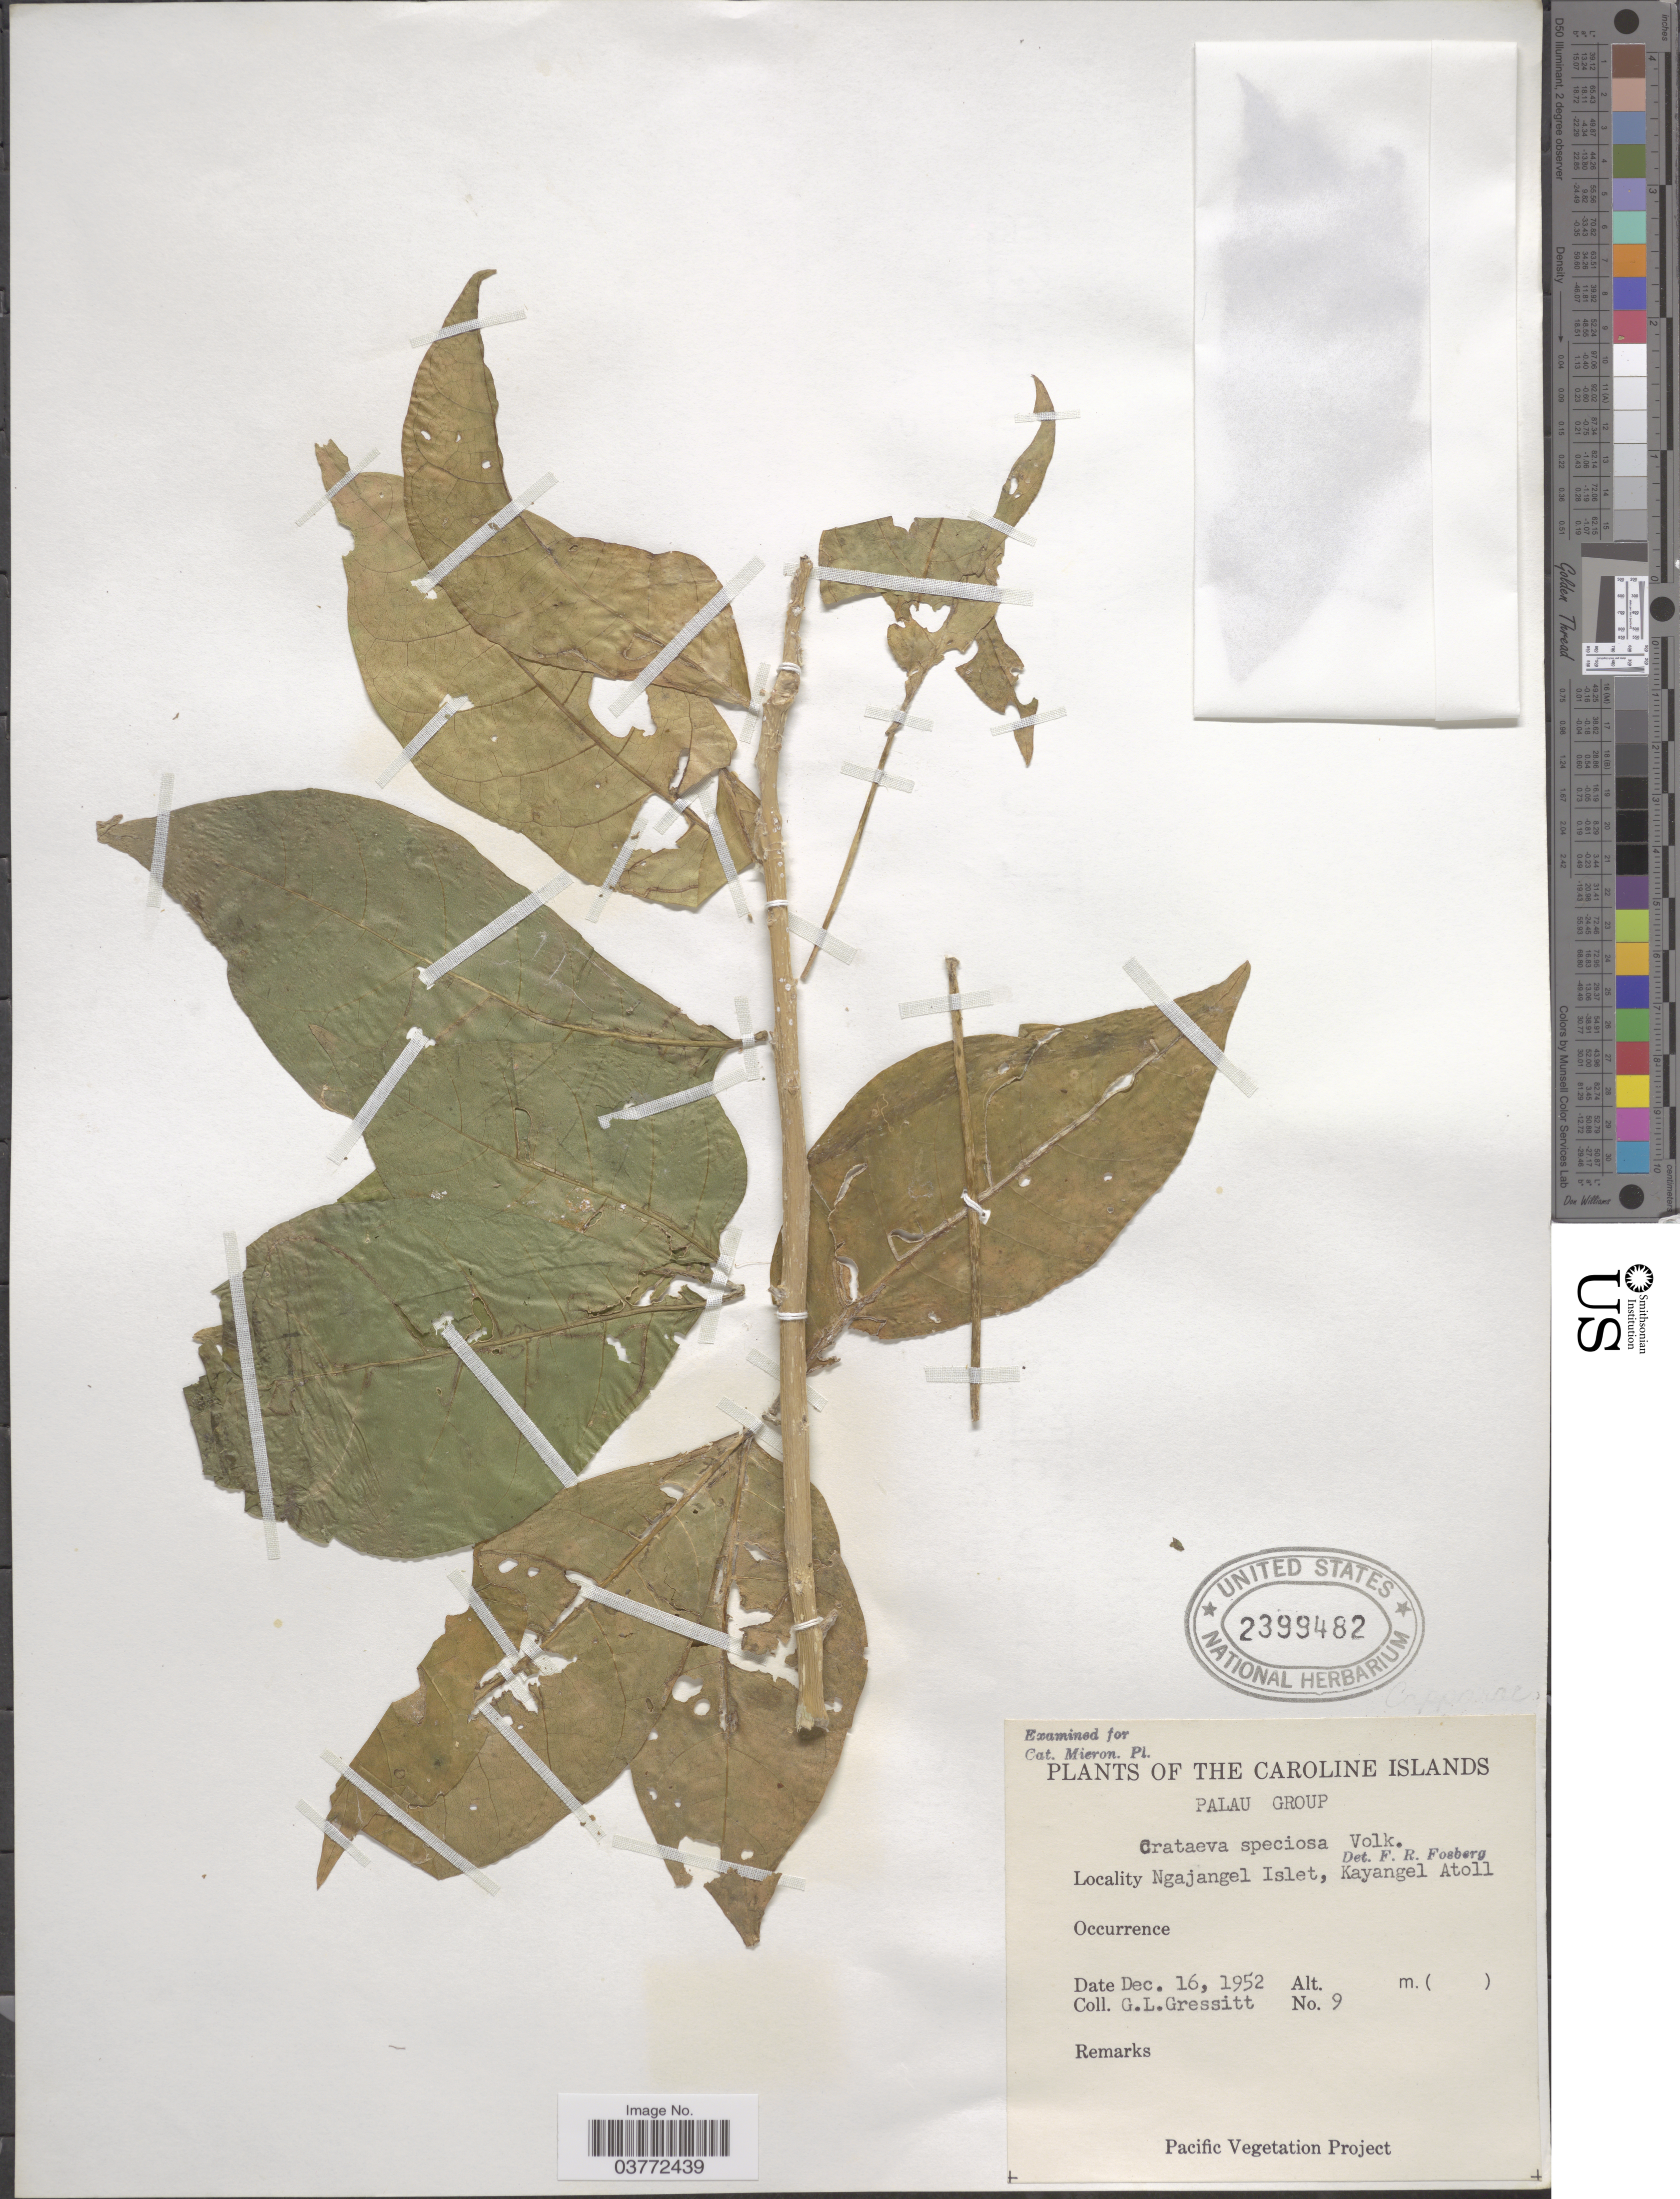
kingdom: Plantae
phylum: Tracheophyta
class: Magnoliopsida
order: Brassicales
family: Capparaceae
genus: Crateva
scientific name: Crateva speciosa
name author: Volkens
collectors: G. Gressitt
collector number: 9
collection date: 1952-12-16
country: Palau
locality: The Caroline Islands. Palau Group. Ngajangel Islet, Kayangel Atoll.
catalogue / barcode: US 2399482